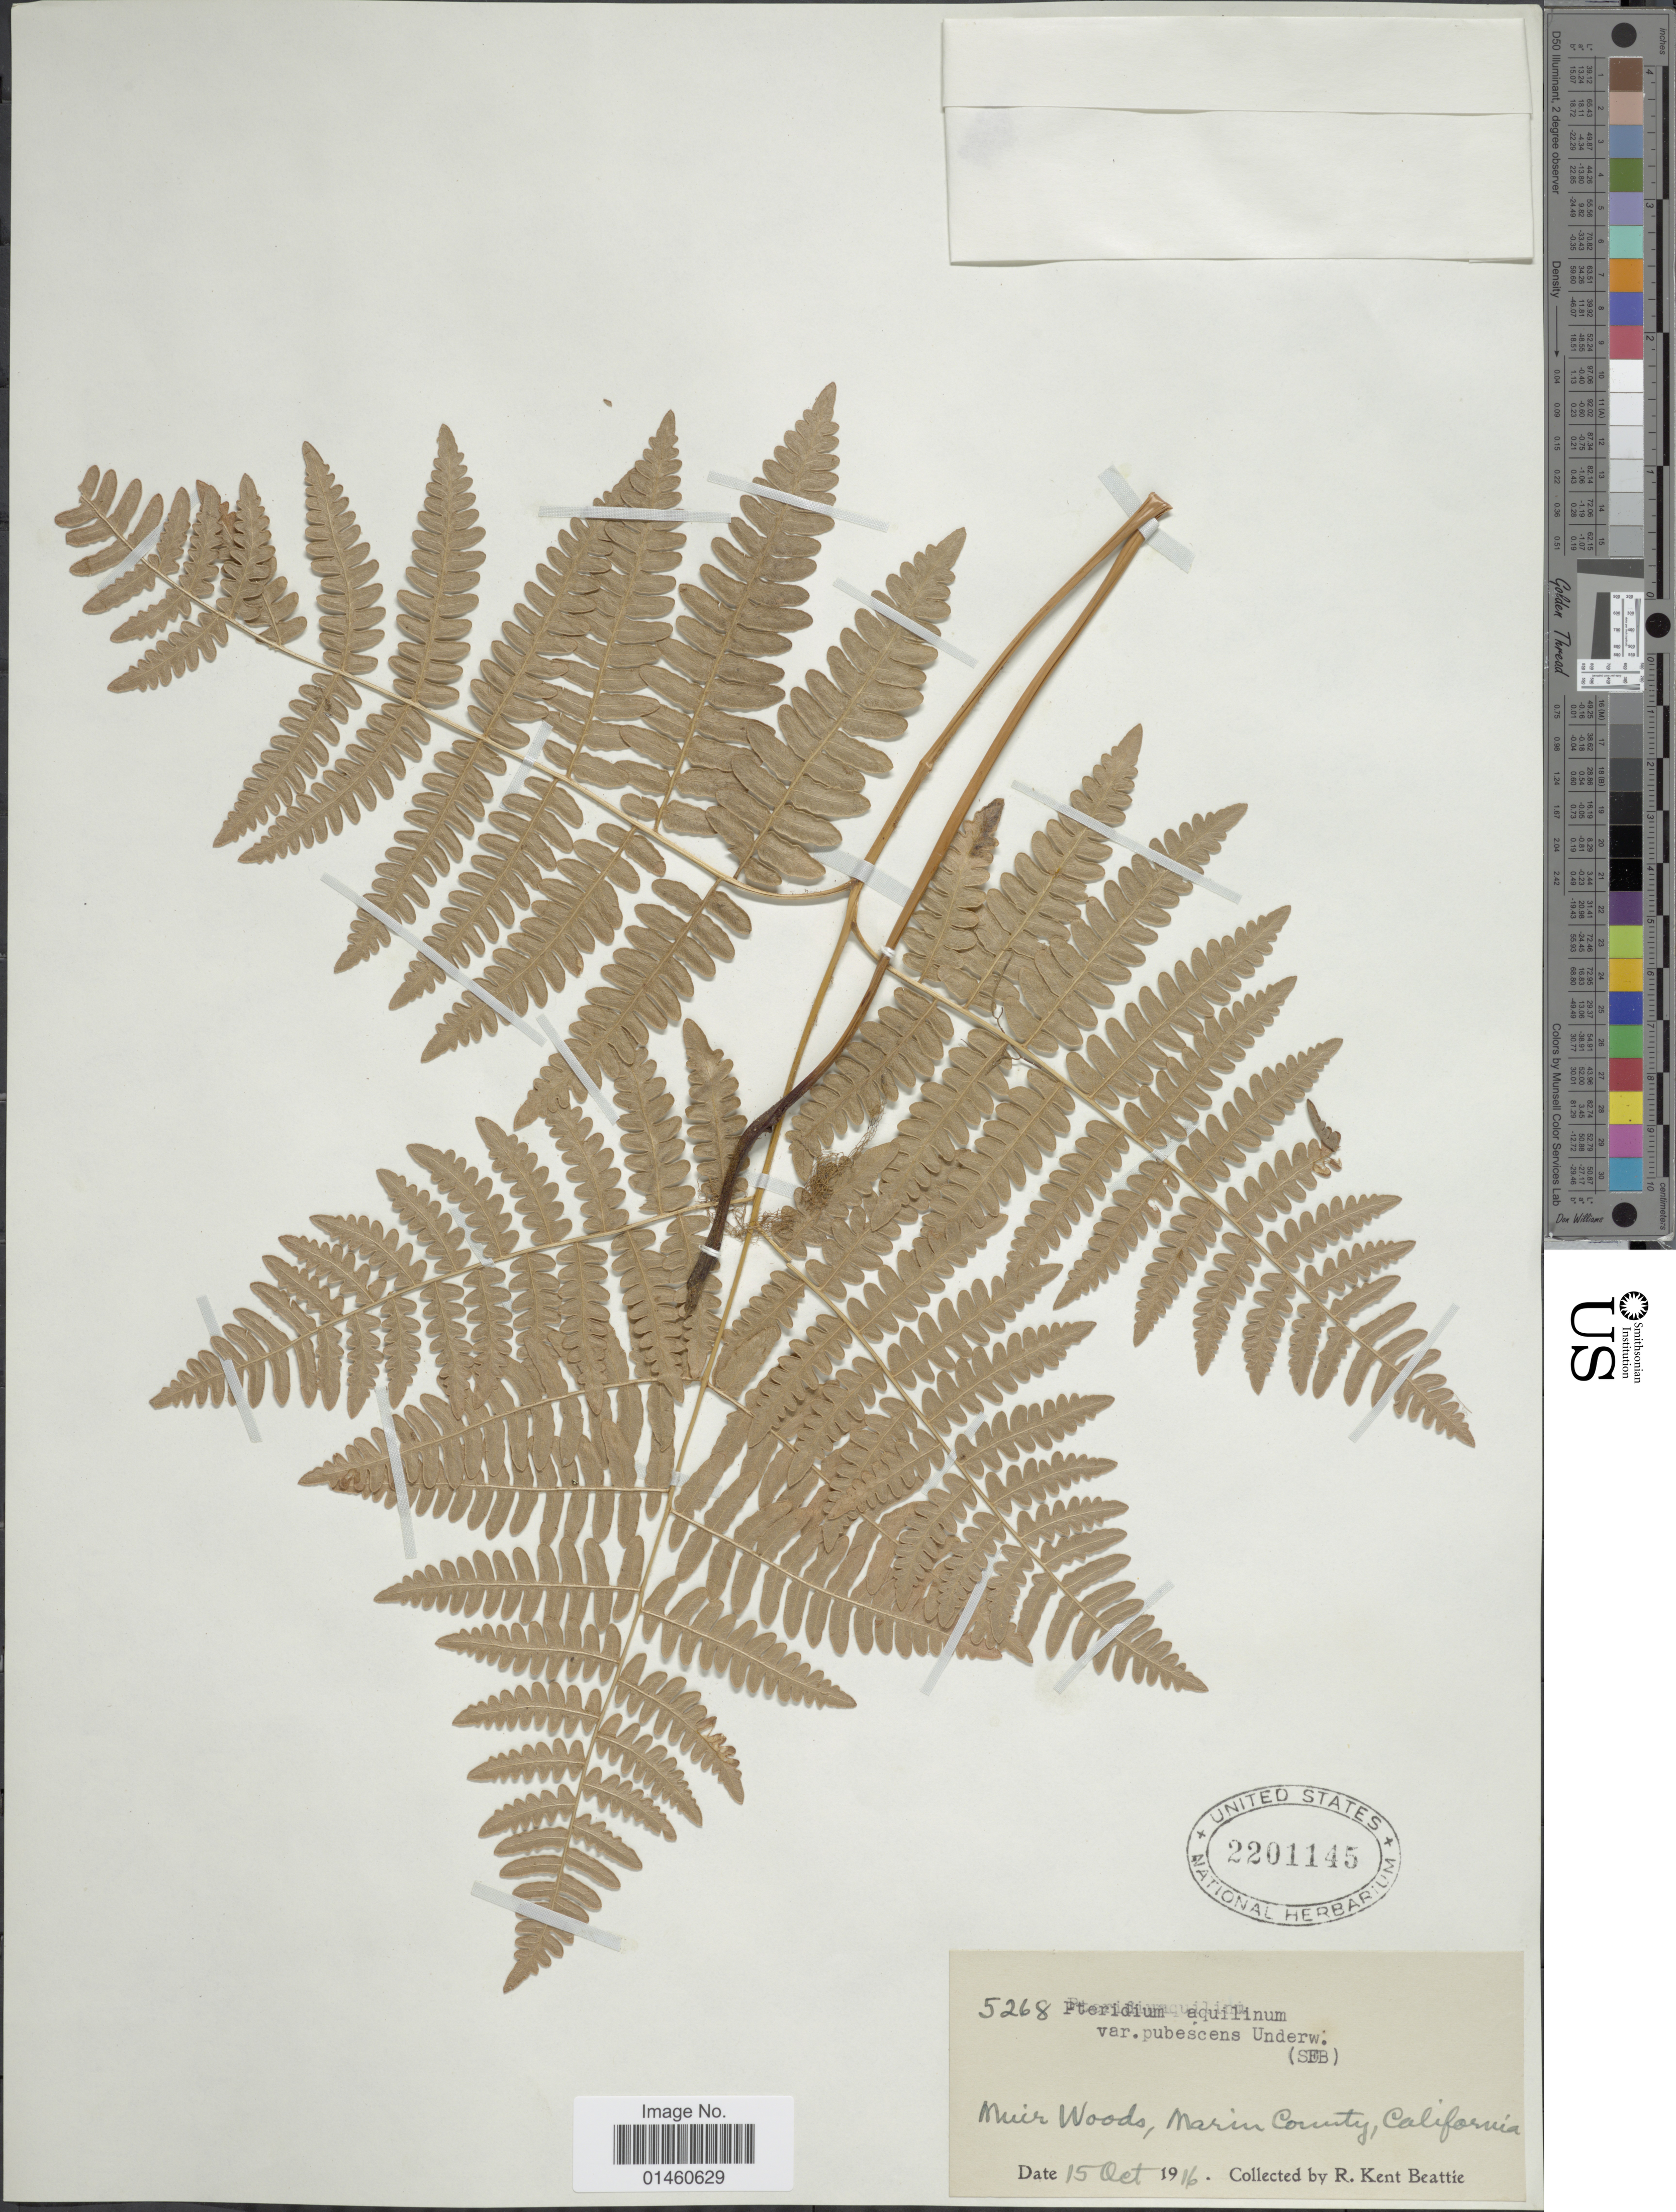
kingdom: Plantae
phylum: Tracheophyta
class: Polypodiopsida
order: Polypodiales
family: Dennstaedtiaceae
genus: Pteridium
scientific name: Pteridium pubescens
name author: (Underw.) Christenh.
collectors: R. K. Beattie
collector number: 5268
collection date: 1916-10-15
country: United States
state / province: California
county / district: Marin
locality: Muir Woods, Marin County.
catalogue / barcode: US 2201145